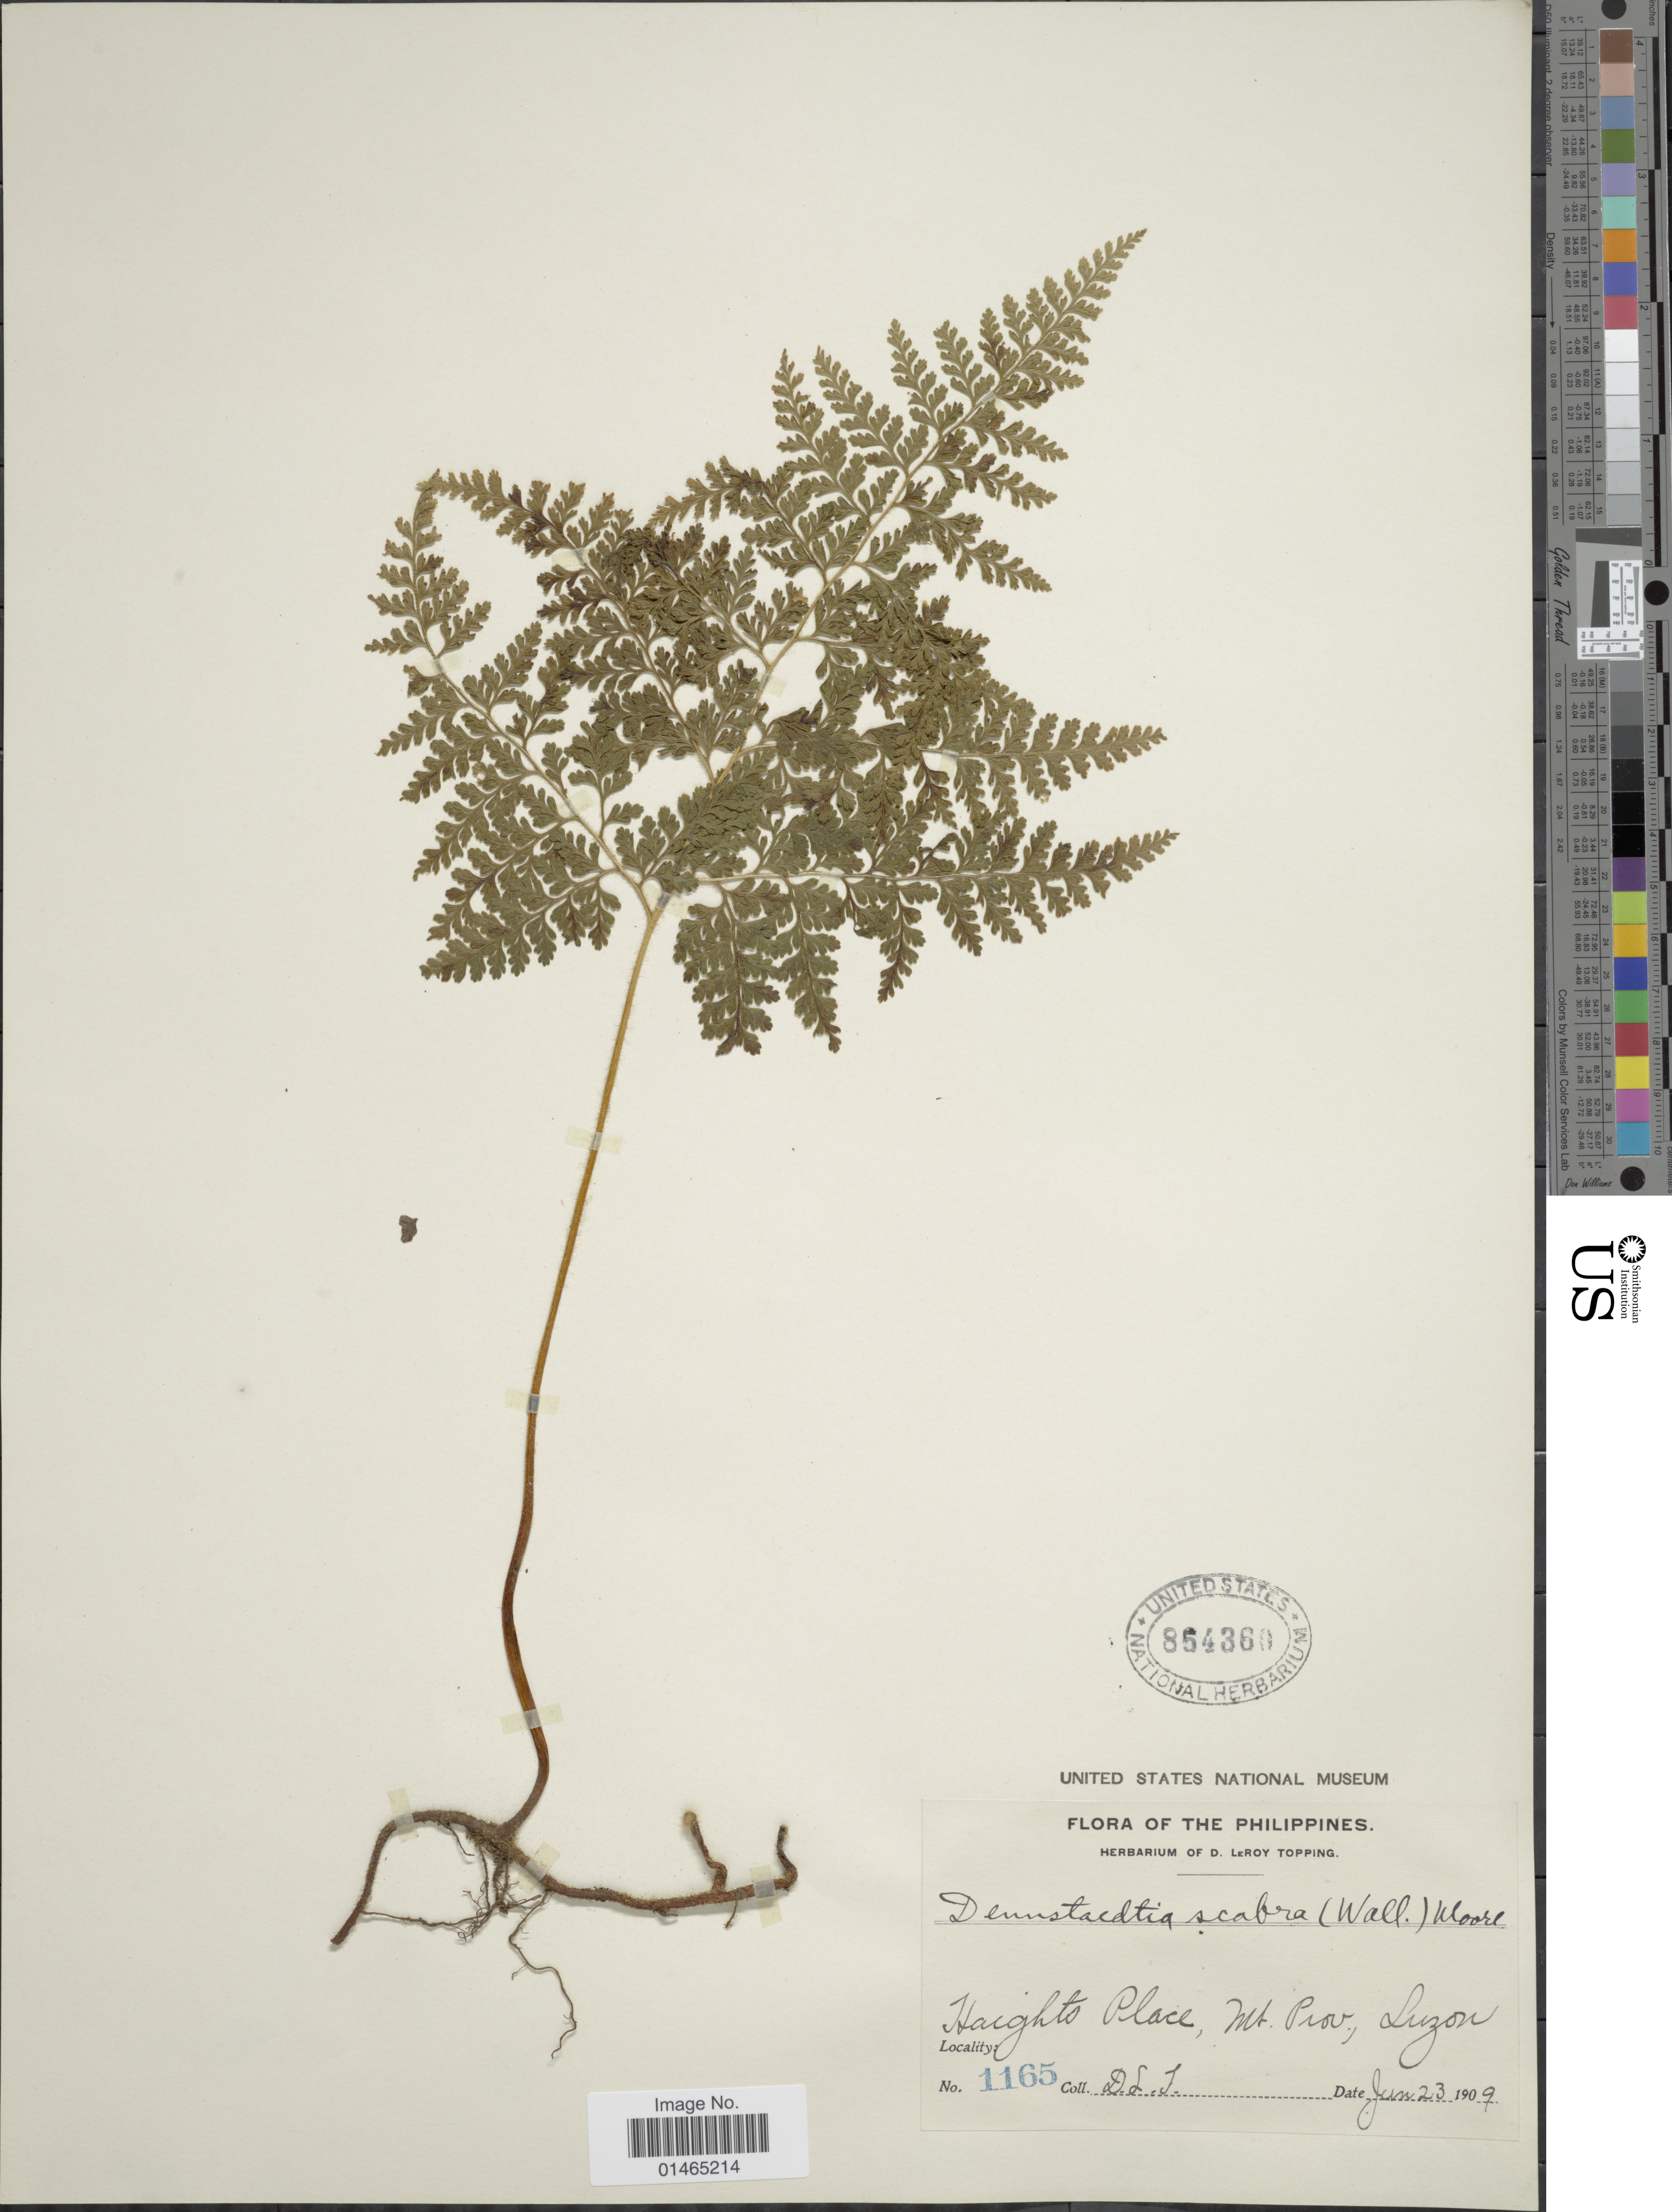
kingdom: Plantae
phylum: Tracheophyta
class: Polypodiopsida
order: Polypodiales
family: Dennstaedtiaceae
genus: Dennstaedtia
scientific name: Dennstaedtia scabra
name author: (Wall. ex Hook.) T. Moore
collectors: D. L. Topping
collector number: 1165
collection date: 1909-06-23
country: Philippines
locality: Haights Place, Mt. Prov., Luzon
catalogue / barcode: US 854360